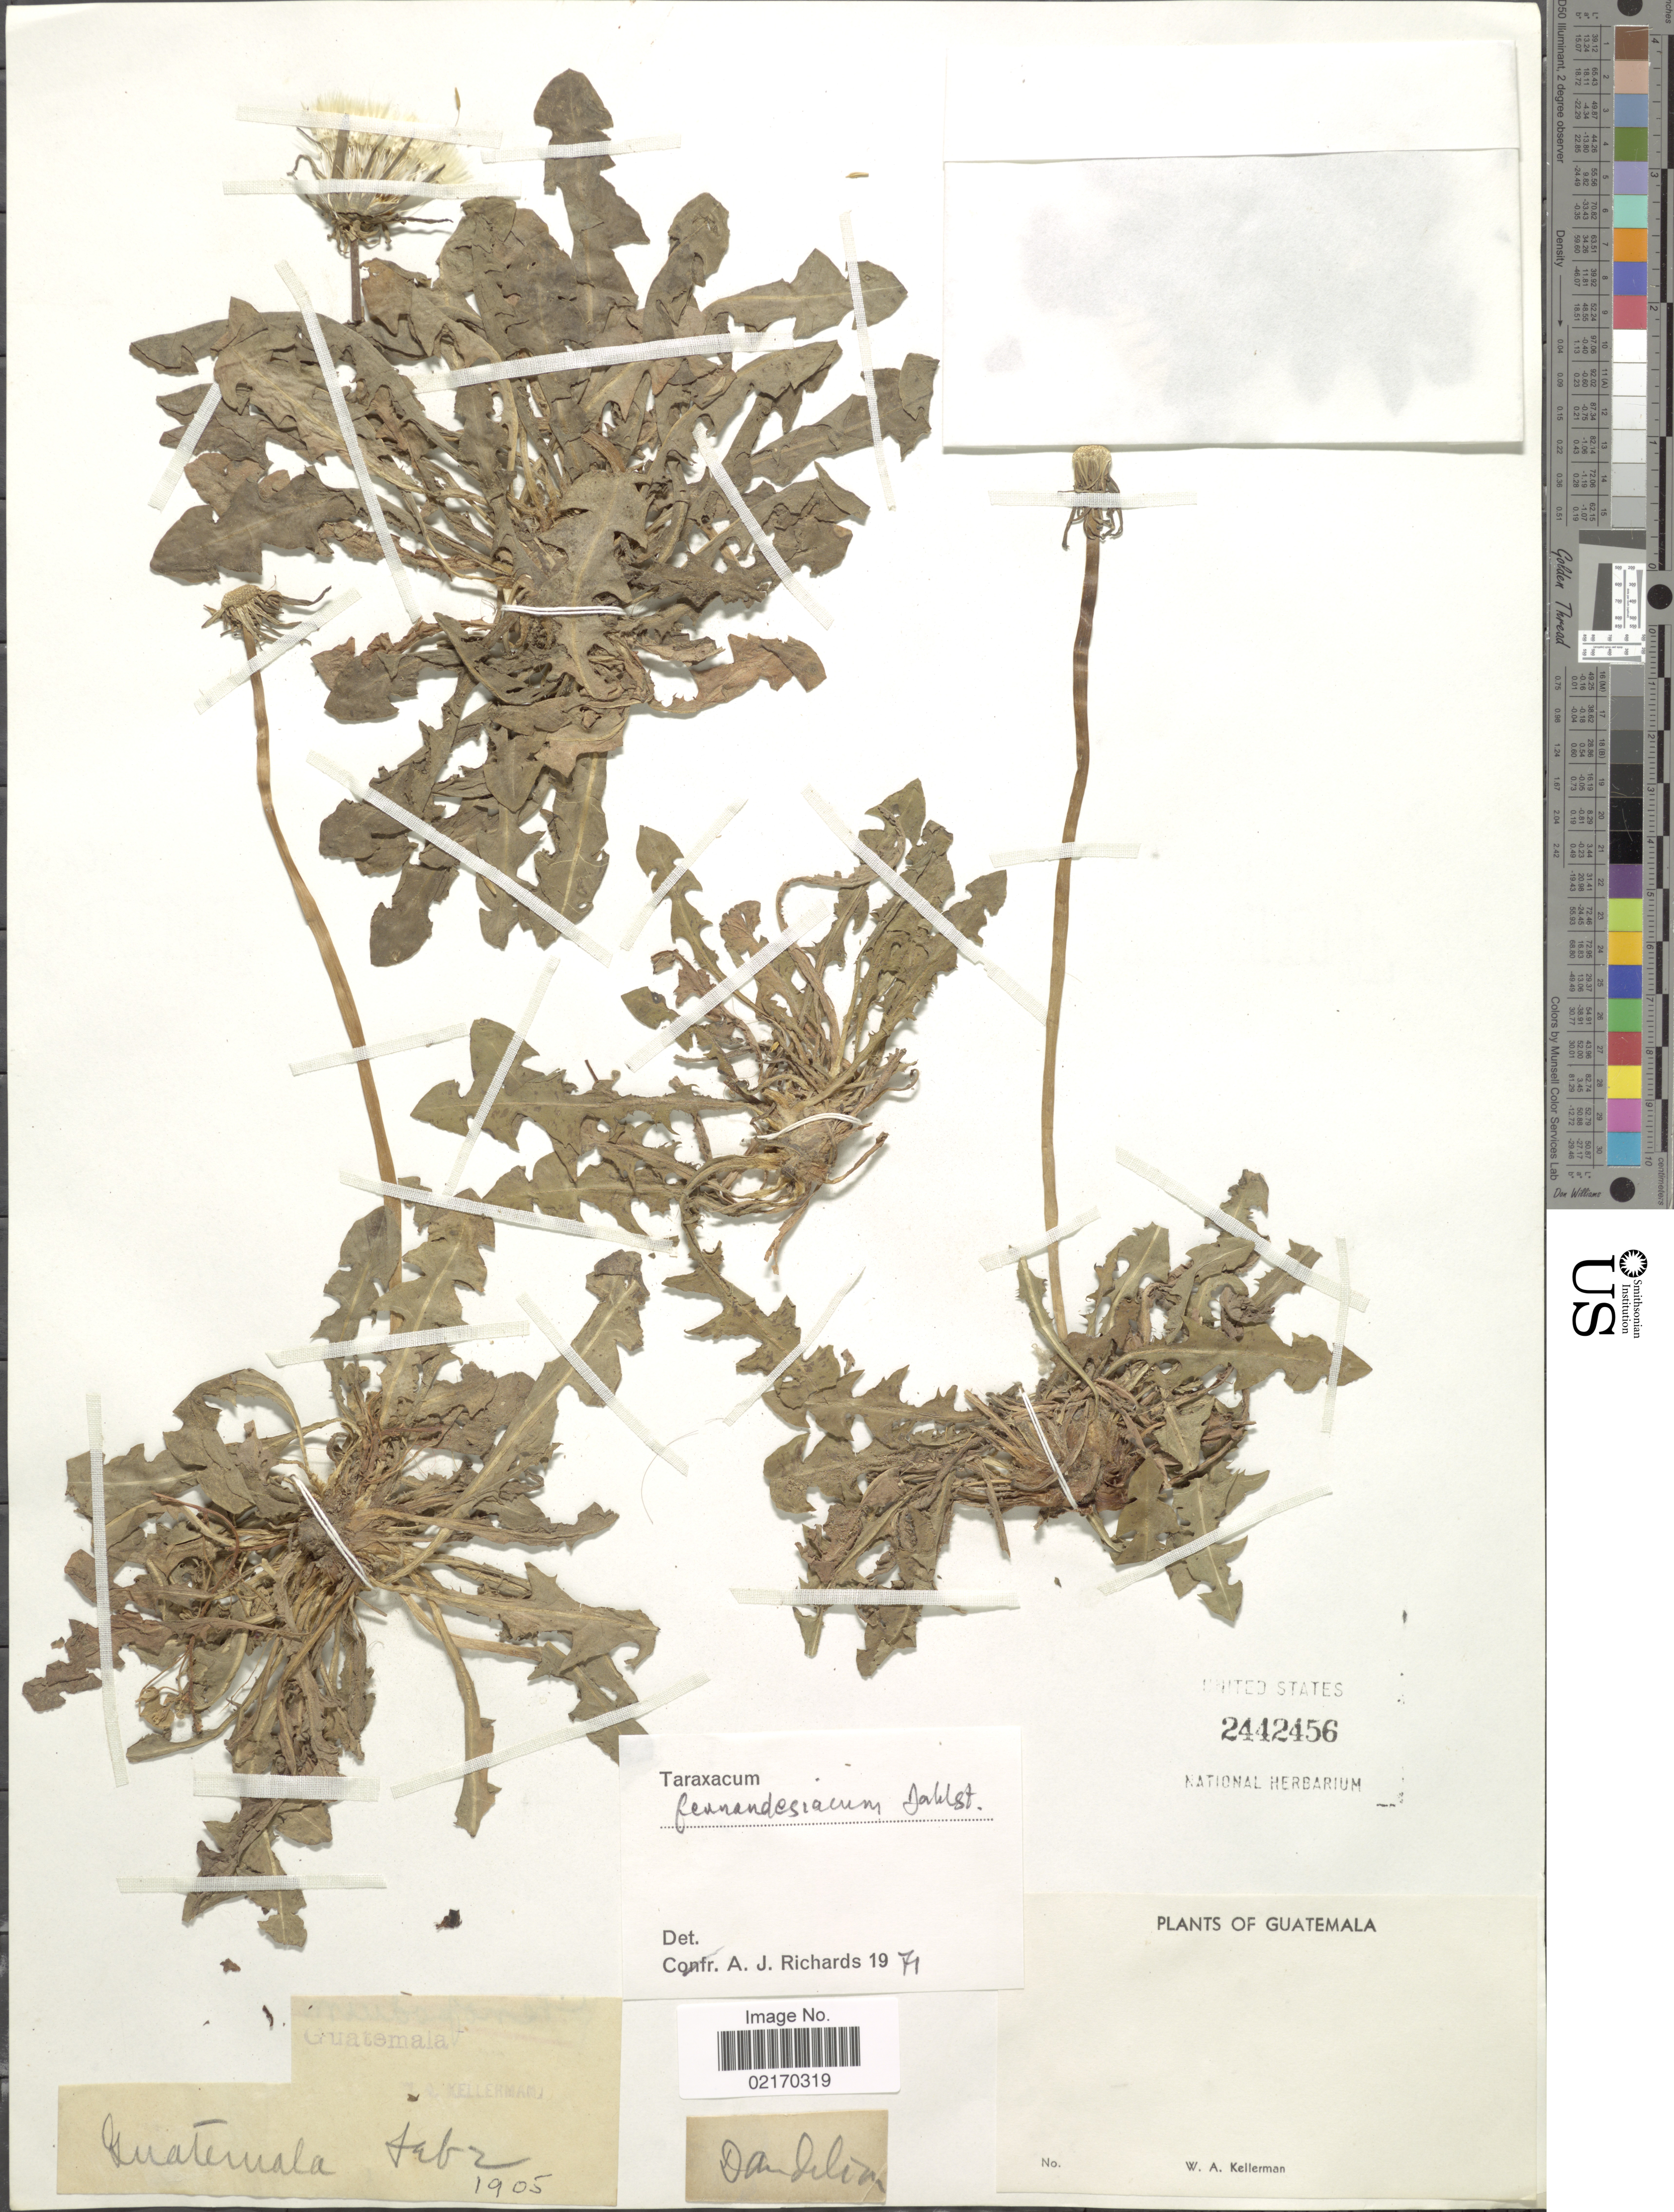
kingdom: Plantae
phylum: Tracheophyta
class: Magnoliopsida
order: Asterales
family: Asteraceae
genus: Taraxacum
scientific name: Taraxacum fernandezianum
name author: Dahlst. ex Dahlst.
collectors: W. Kellerman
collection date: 1905-02-02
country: Guatemala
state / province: Guatemala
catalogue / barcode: US 2442456